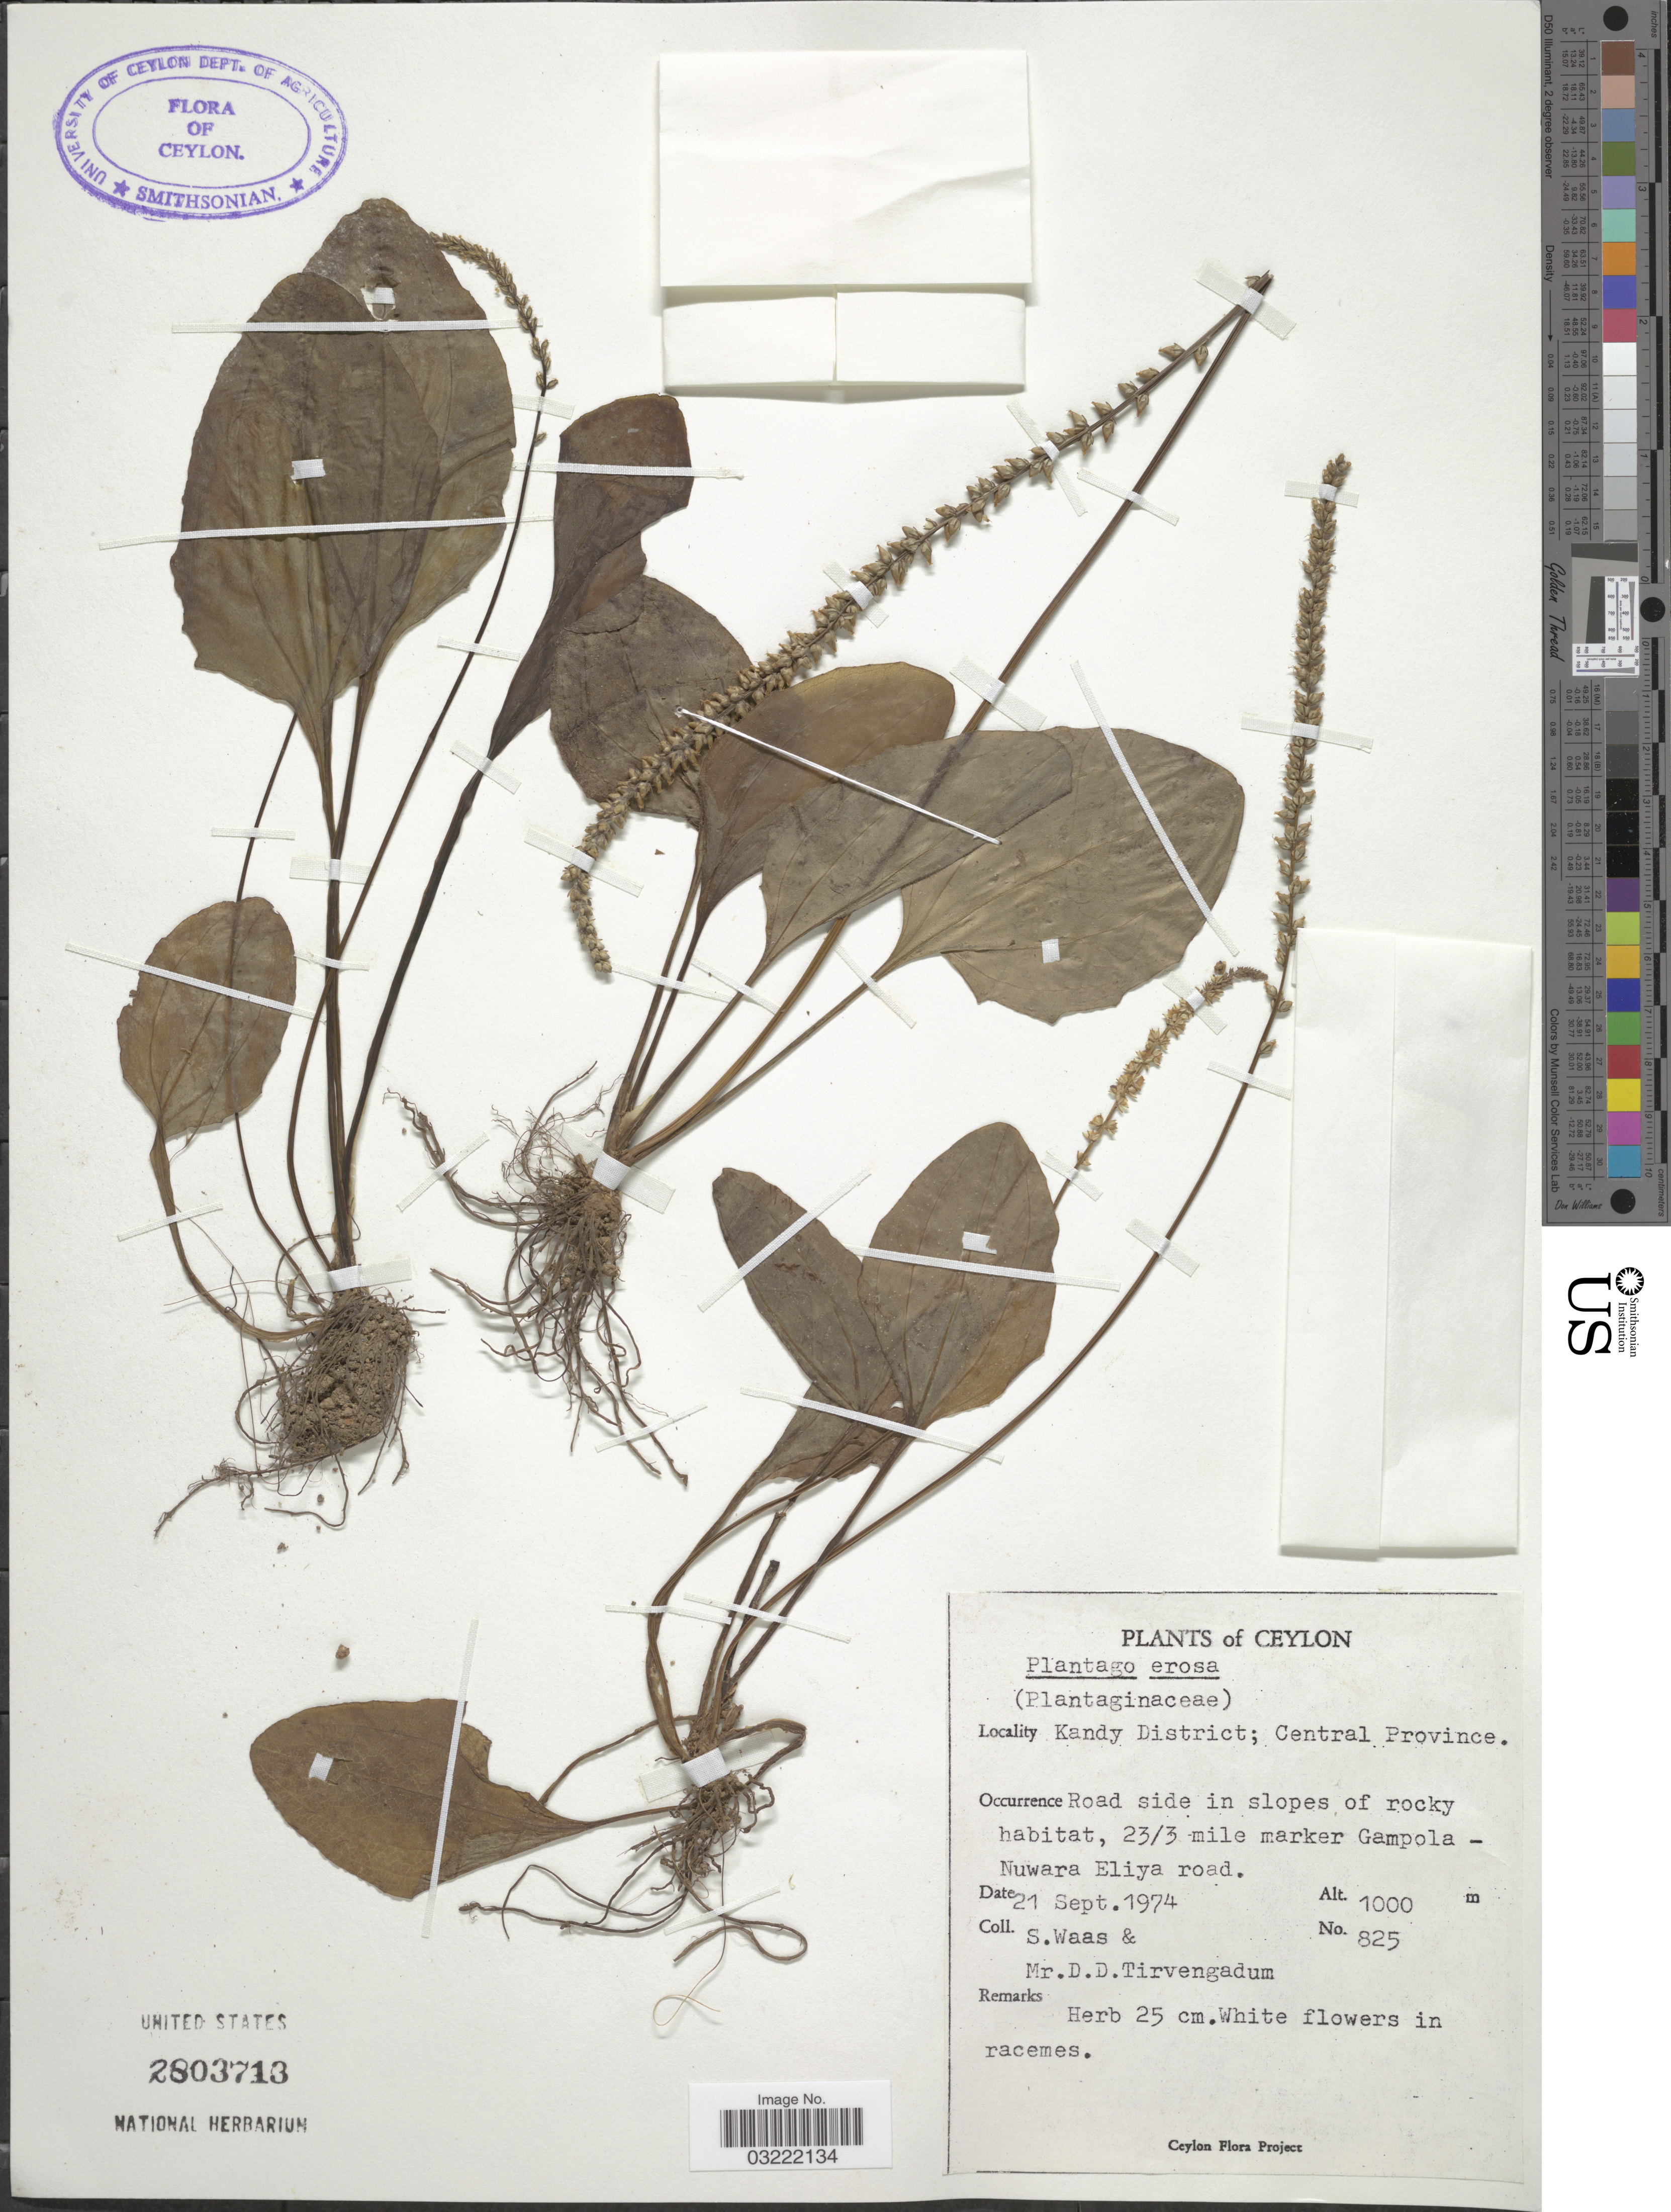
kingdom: Plantae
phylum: Tracheophyta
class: Magnoliopsida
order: Lamiales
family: Plantaginaceae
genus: Plantago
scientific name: Plantago erosa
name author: Wall.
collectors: S. Waas & D. Tirvengadum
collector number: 825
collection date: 1974-09-21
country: Sri Lanka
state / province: Central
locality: Ceylon. Kandy District. 23/3 mile marker Gampola - Nuwara Eliya road.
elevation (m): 1000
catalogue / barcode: US 2803713